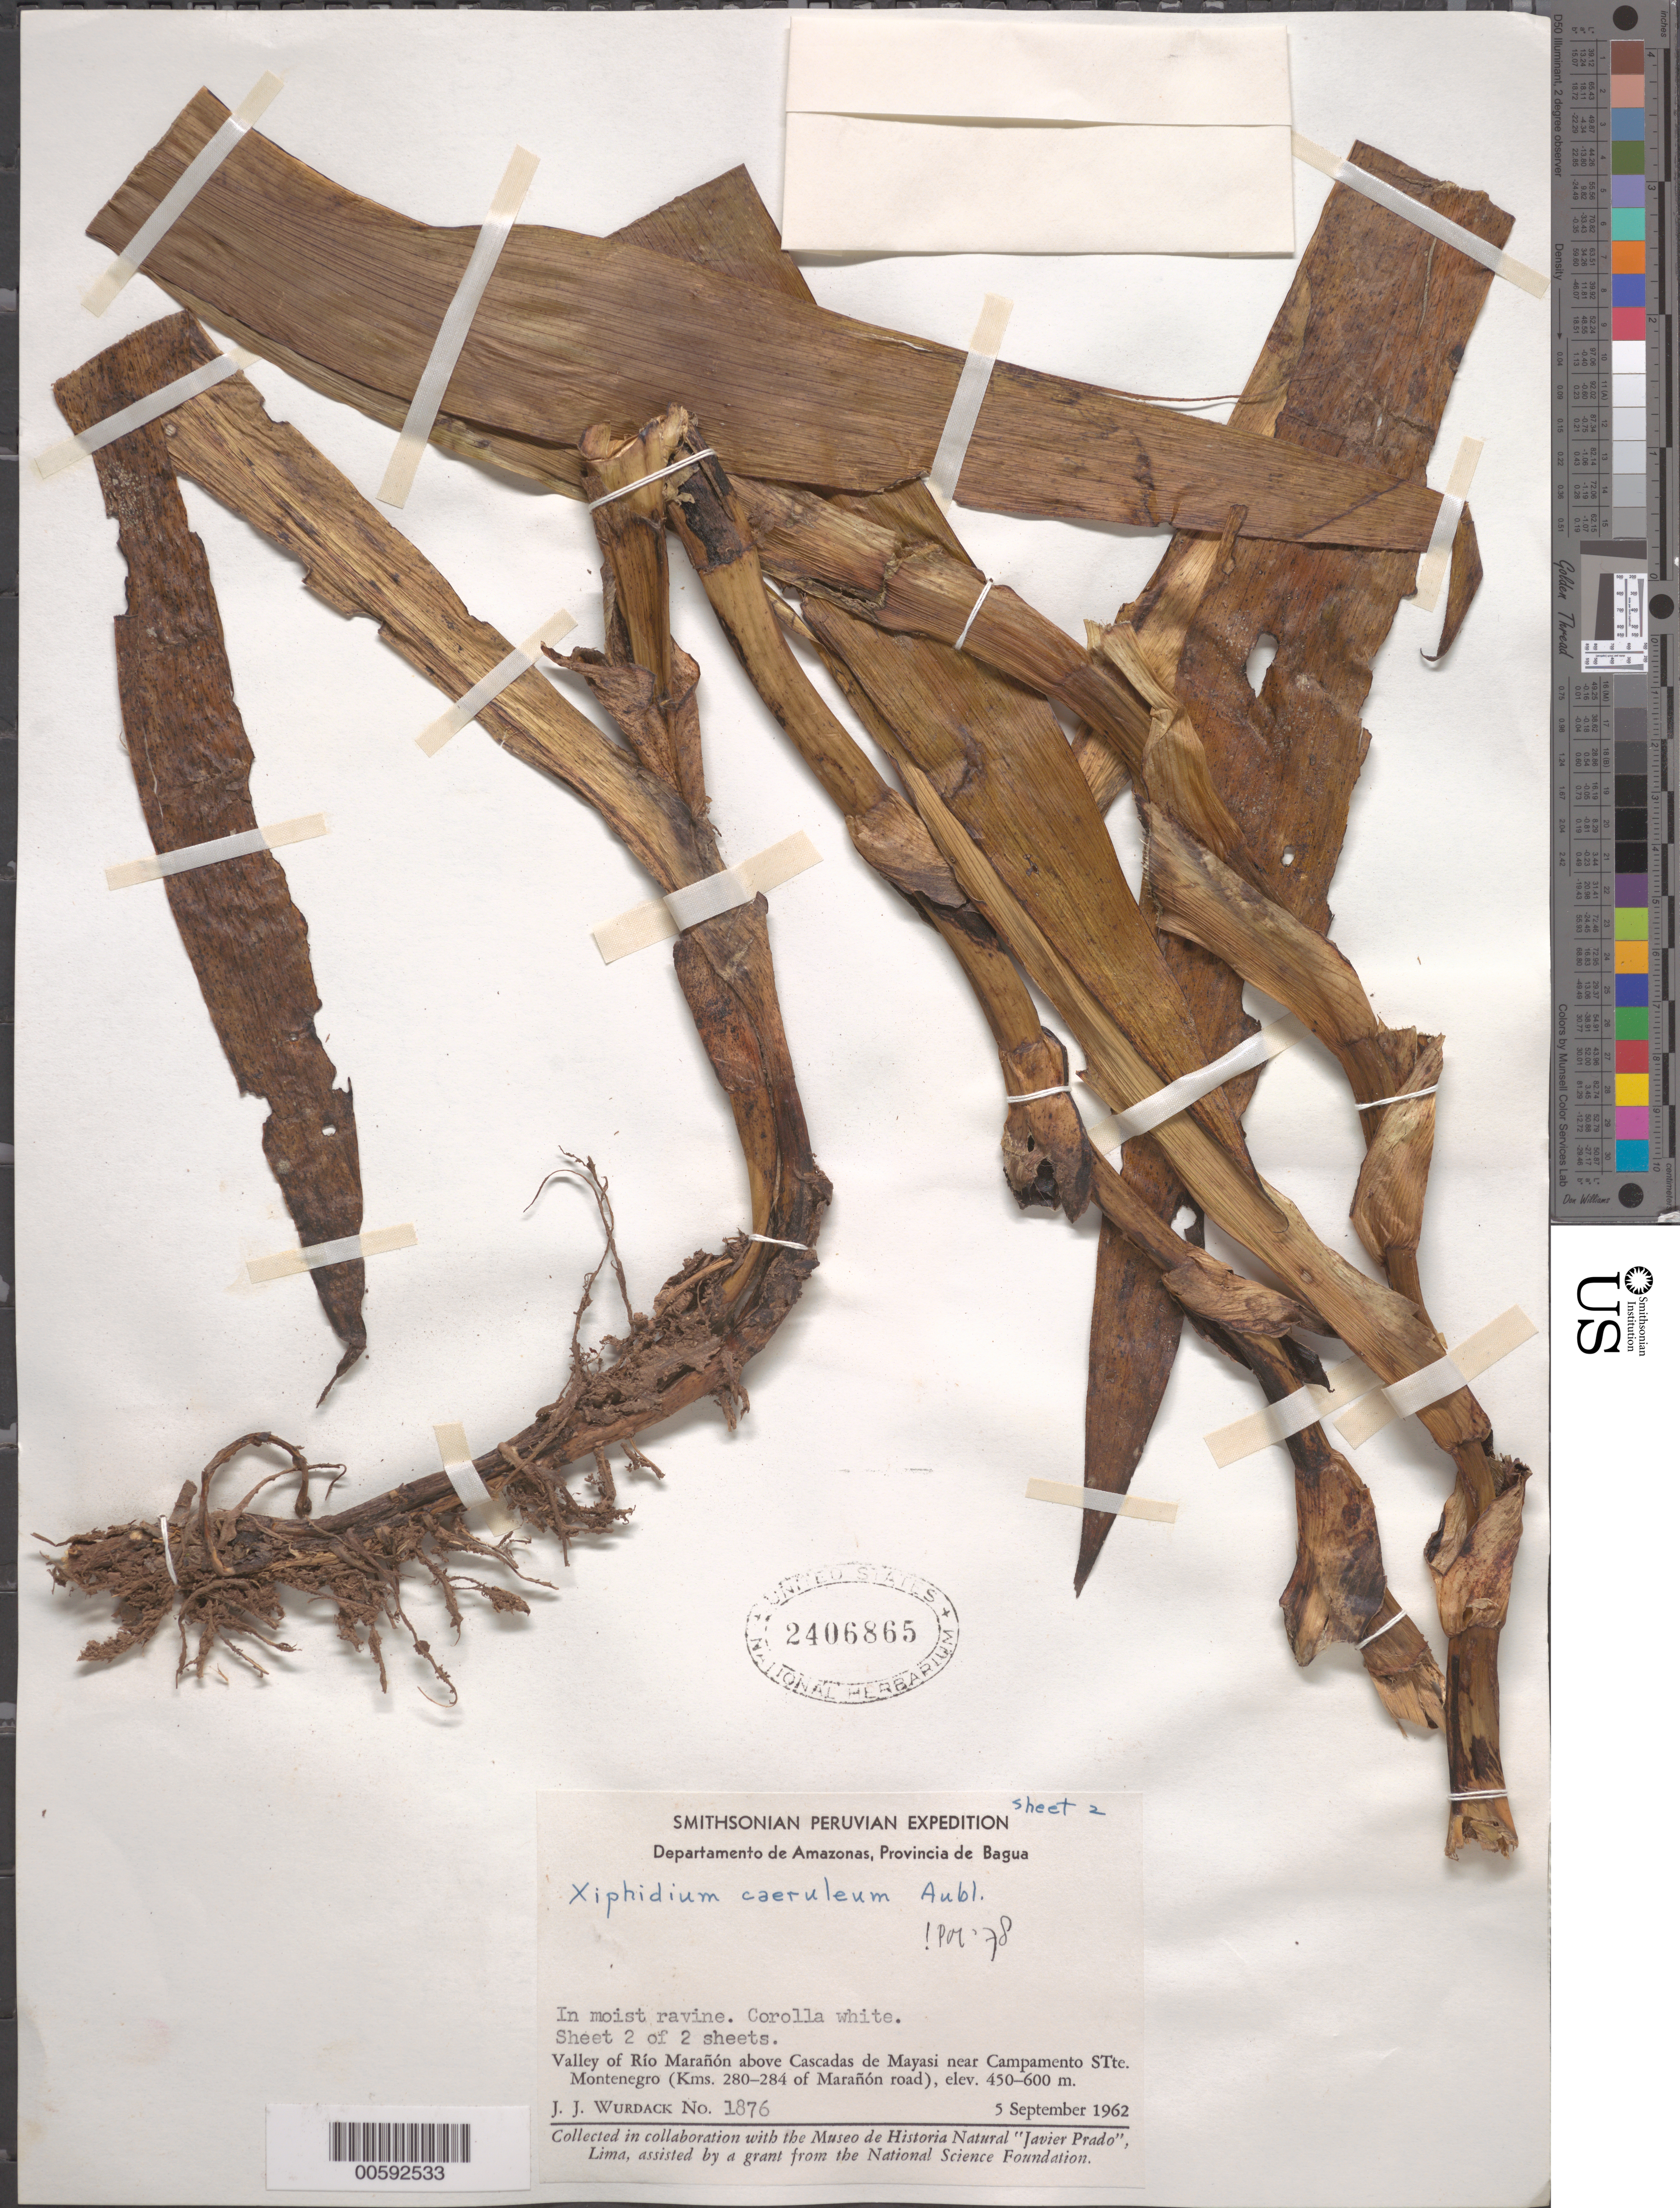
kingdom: Plantae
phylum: Tracheophyta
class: Liliopsida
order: Commelinales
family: Haemodoraceae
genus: Xiphidium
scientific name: Xiphidium caeruleum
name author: Aubl.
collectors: J. J. Wurdack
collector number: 1876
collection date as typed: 05 Sep 1962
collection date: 1962-09-05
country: Peru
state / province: Amazonas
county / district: Bagua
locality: valley of Río Maranon, near Campamento Stte. Montenegro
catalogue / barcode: US 2406865